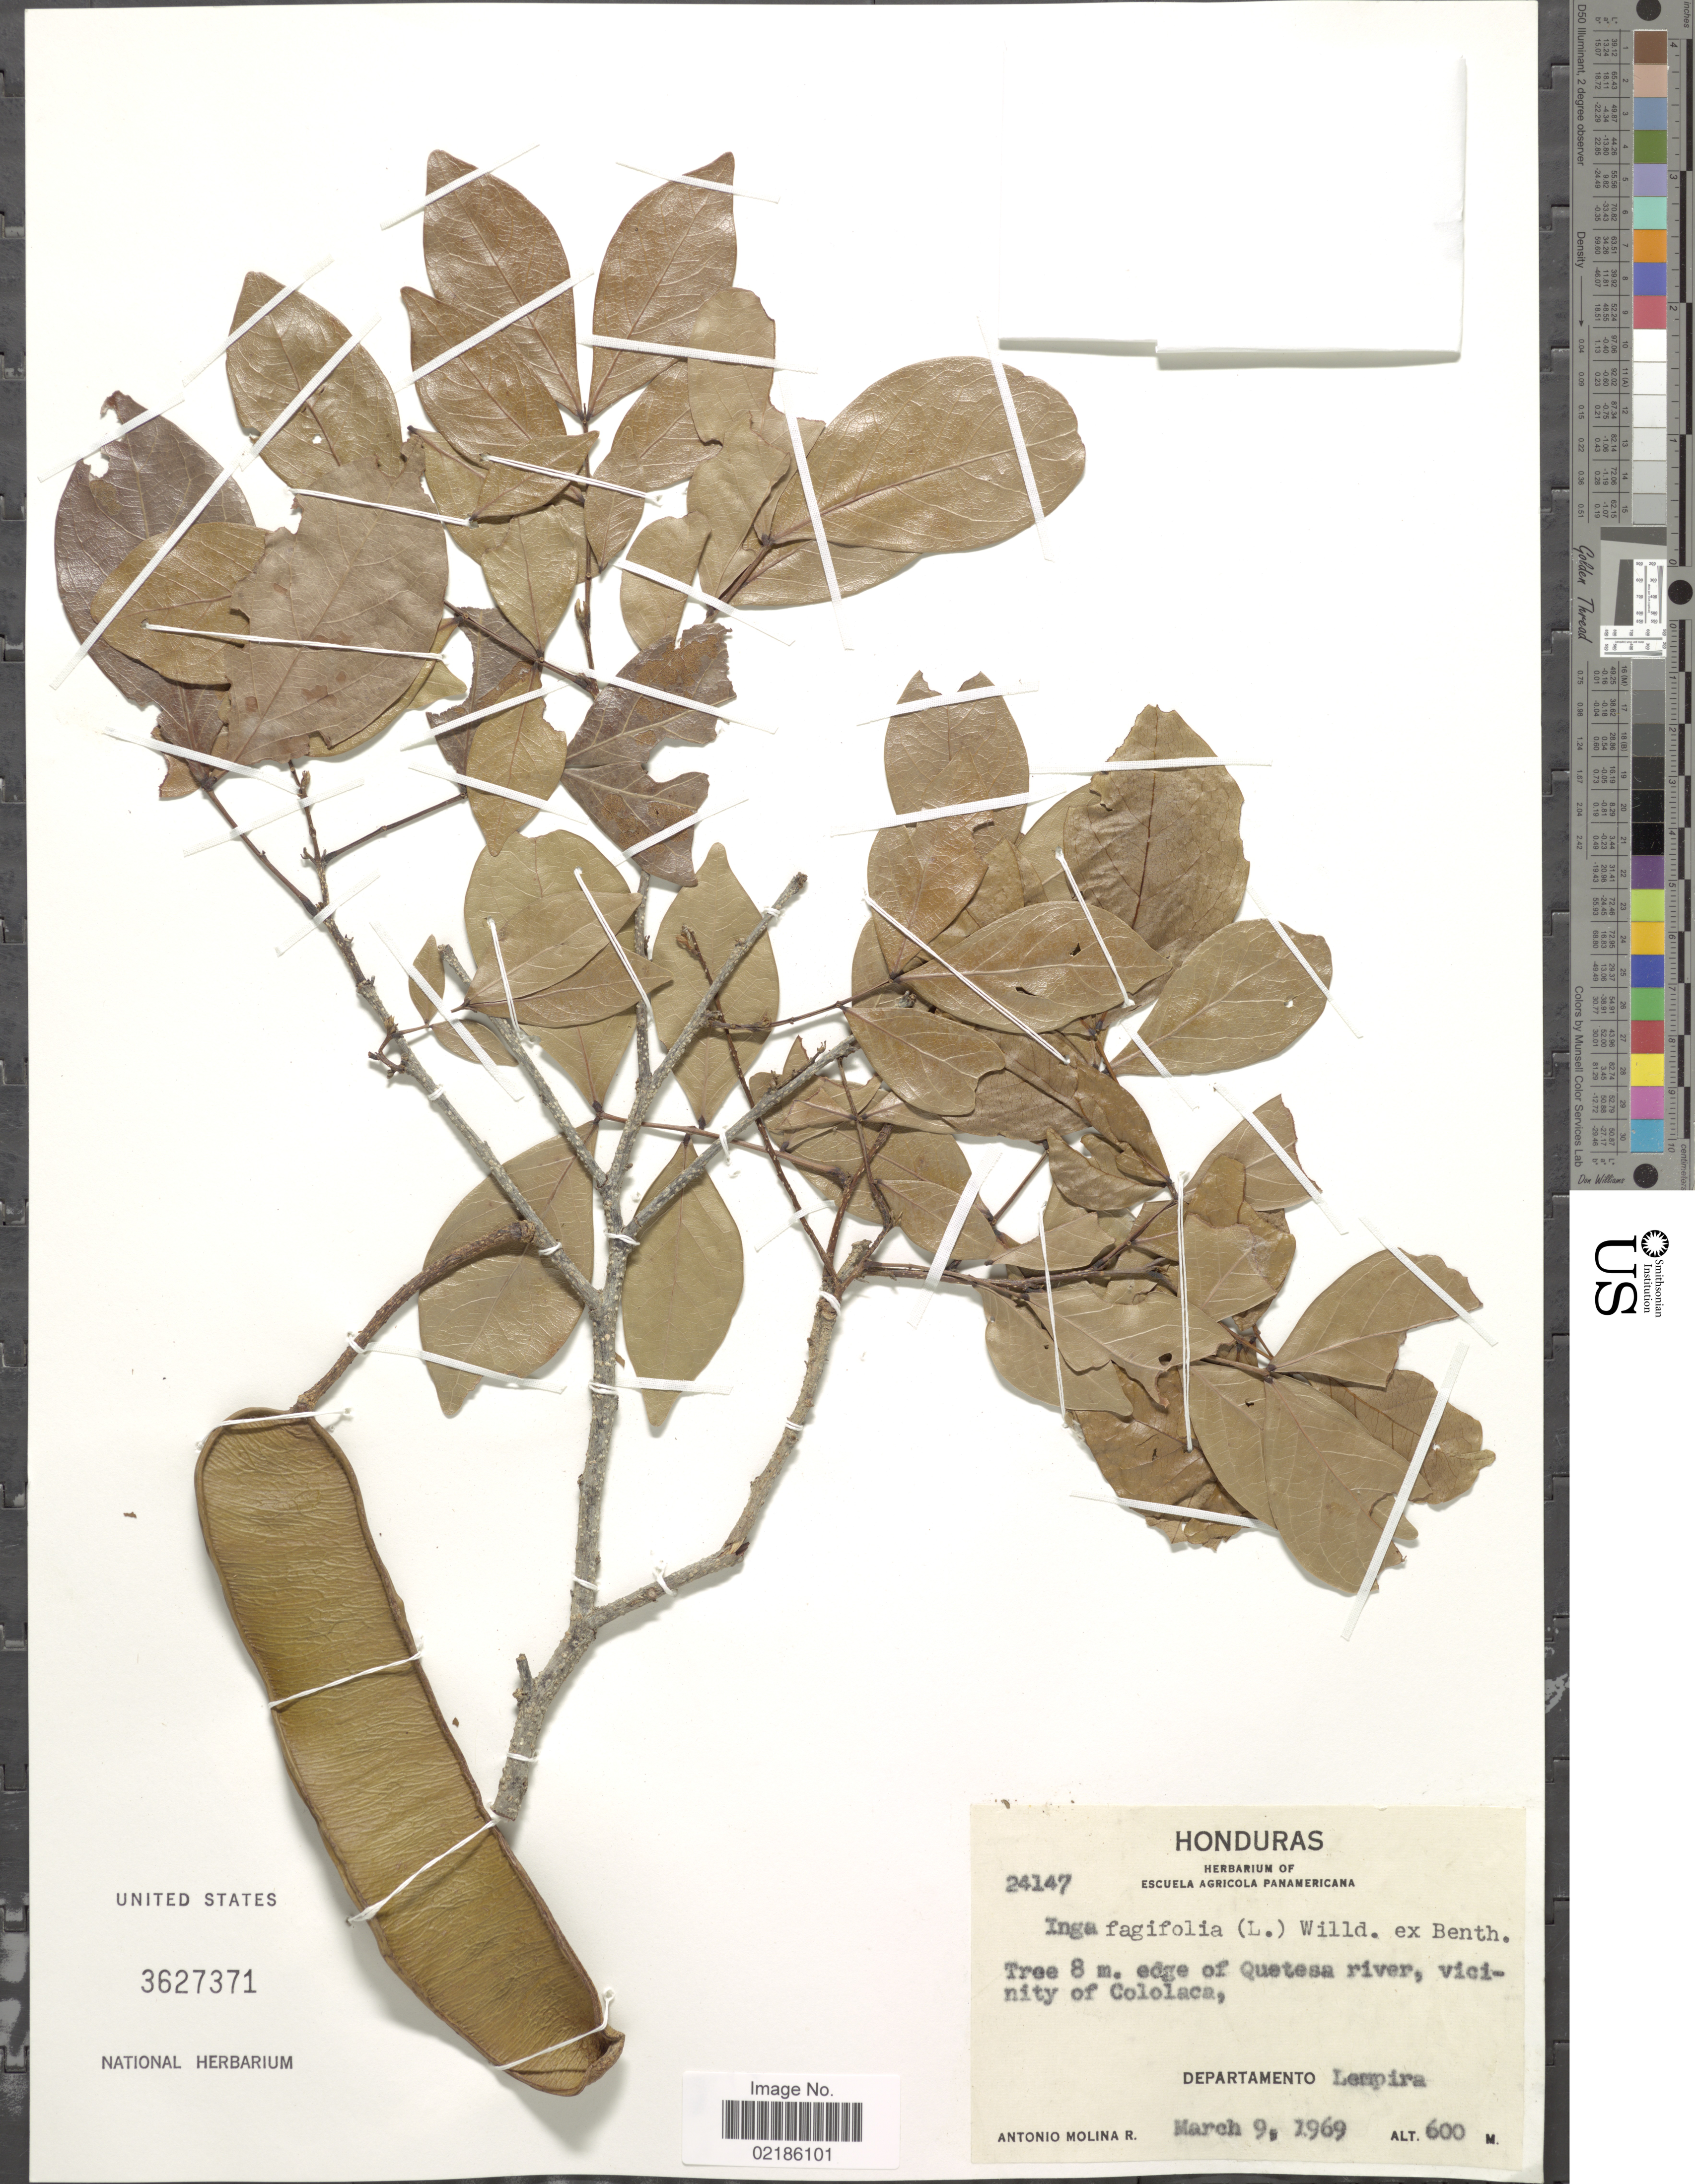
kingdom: Plantae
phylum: Tracheophyta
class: Magnoliopsida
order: Fabales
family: Fabaceae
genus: Inga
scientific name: Inga fagifolia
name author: (L.) Willd.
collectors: A. Molina R.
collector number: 24147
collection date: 1969-03-09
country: Honduras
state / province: Lempira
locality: Edge of Quetesa river, vicinity of Cololaca.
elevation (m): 600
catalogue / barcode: US 3627371